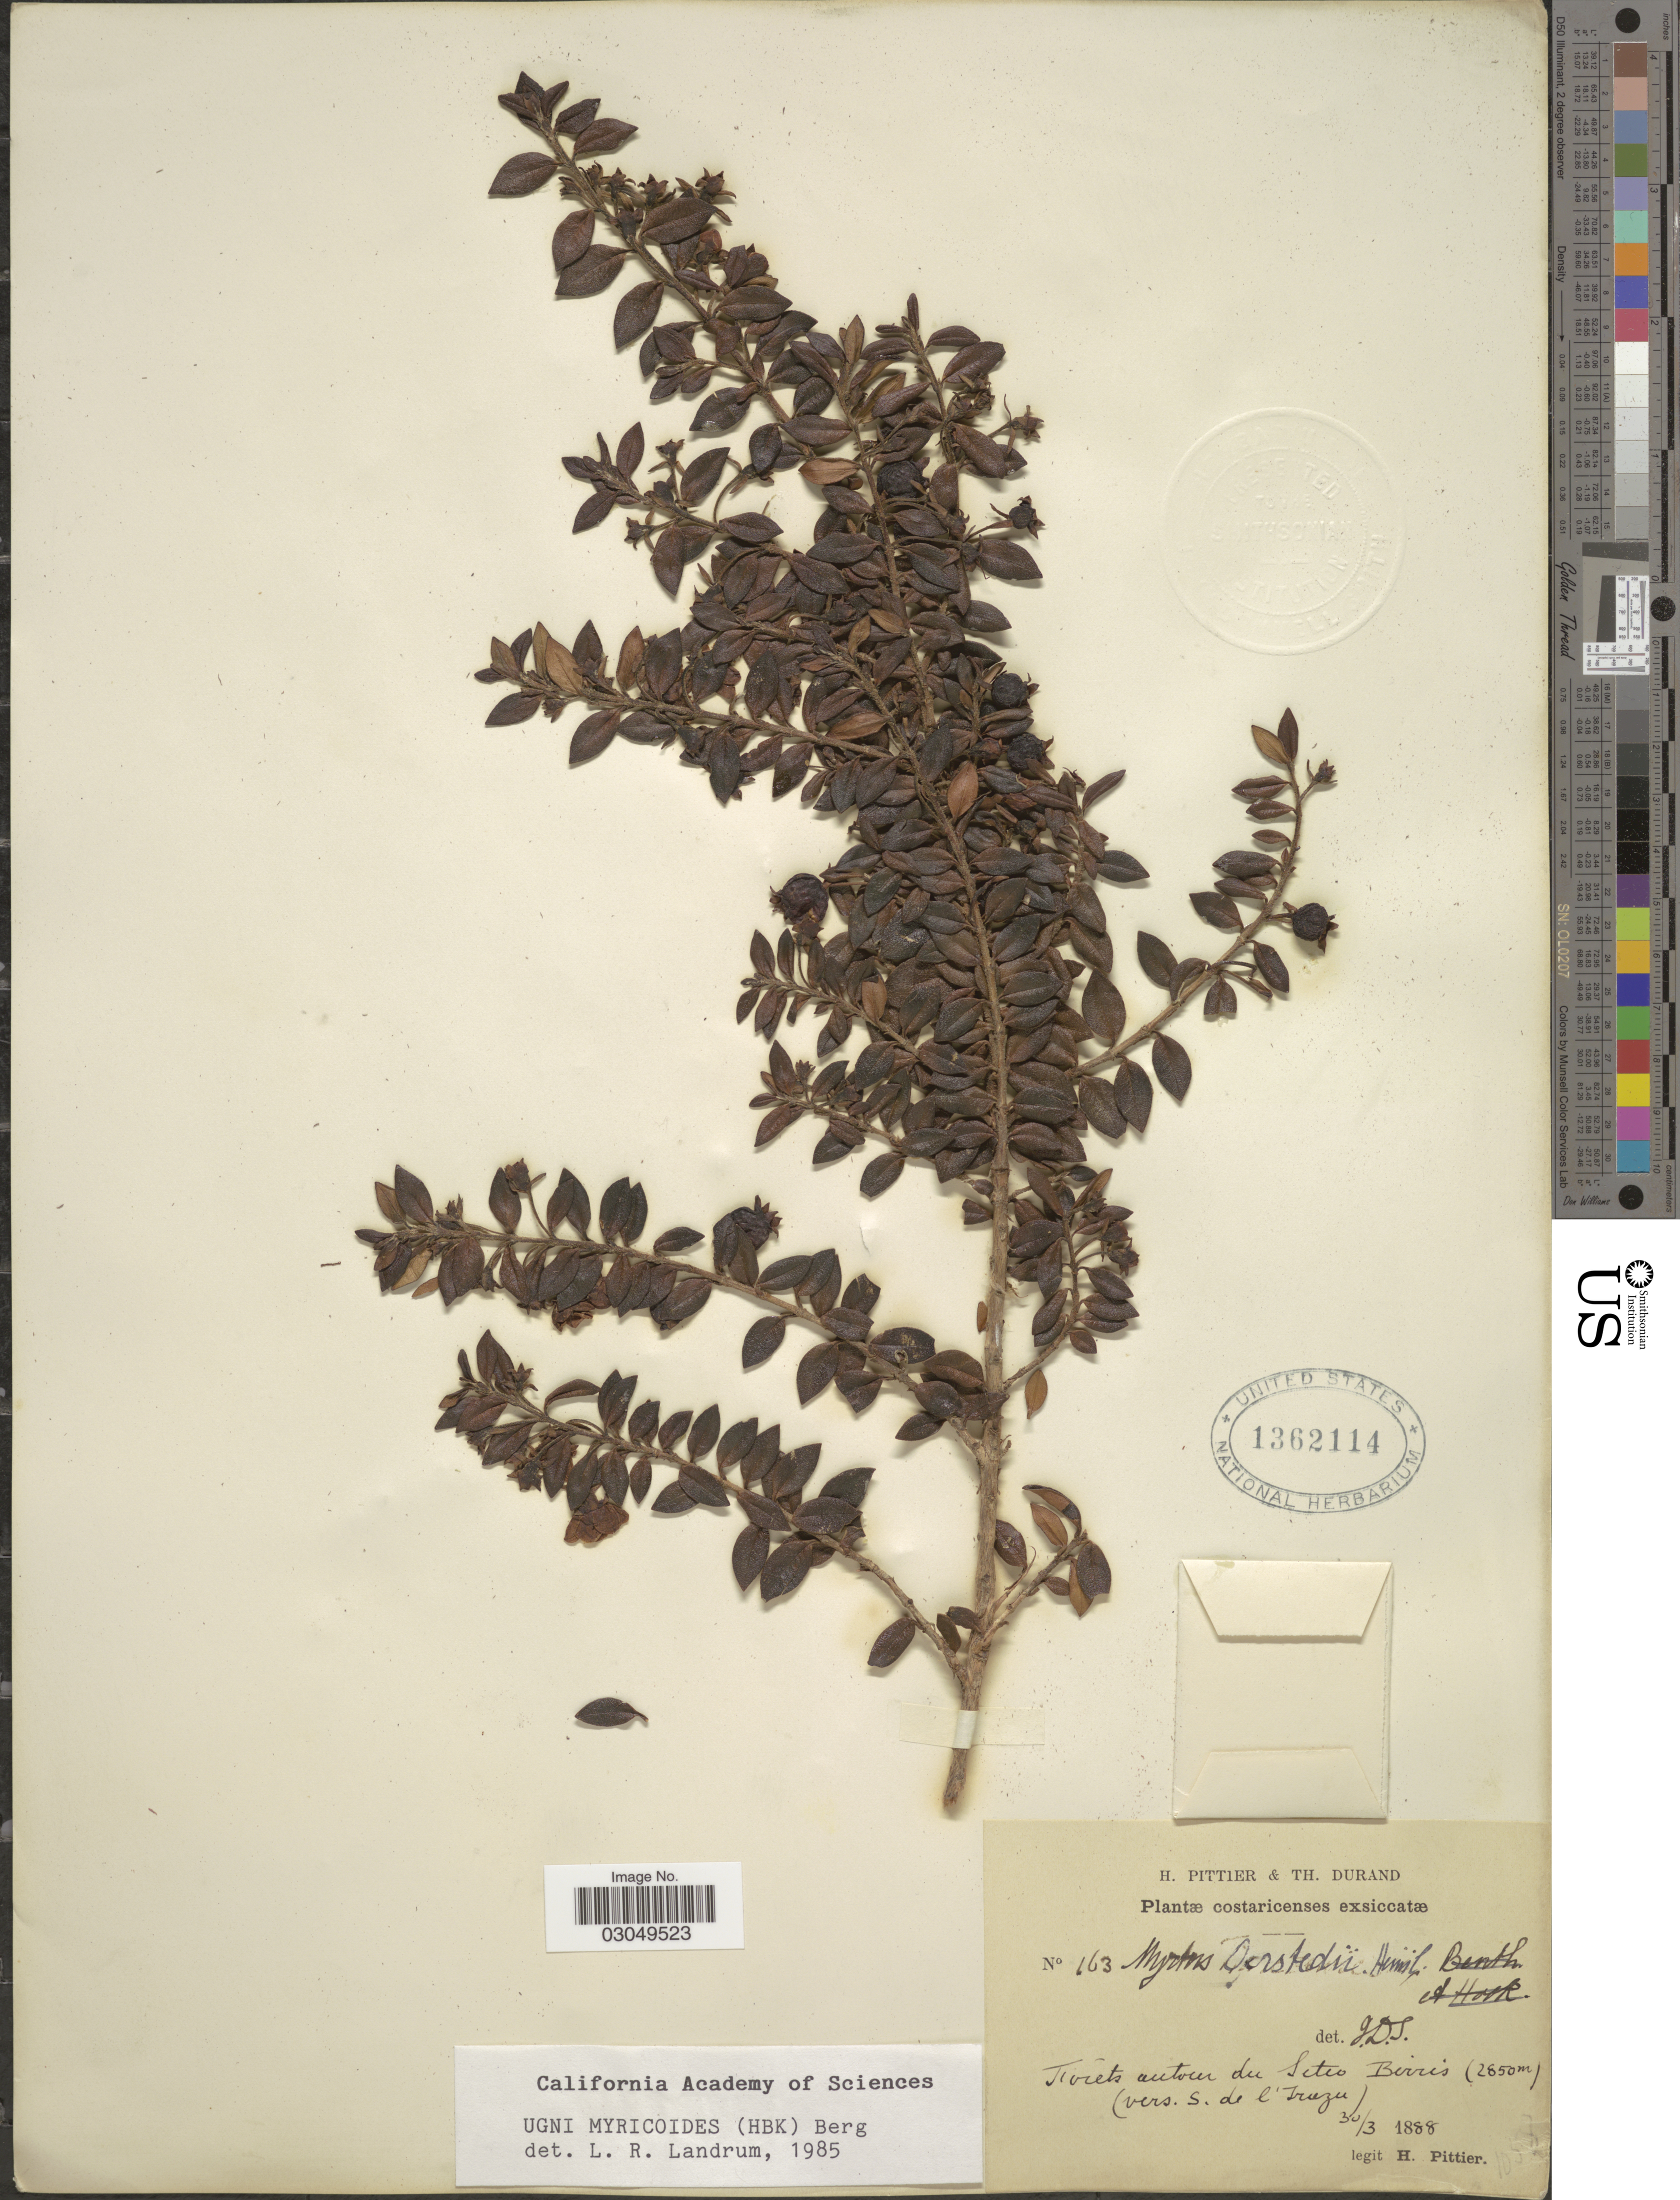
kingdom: Plantae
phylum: Tracheophyta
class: Magnoliopsida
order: Myrtales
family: Myrtaceae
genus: Ugni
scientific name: Ugni myricoides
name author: (Kunth) O. Berg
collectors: H. F. Pittier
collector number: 163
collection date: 1888-03-30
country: Costa Rica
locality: Foréts autour du Sitio Birris (vers. S. de l'Iruzu).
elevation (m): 2850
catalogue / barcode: US 1362114